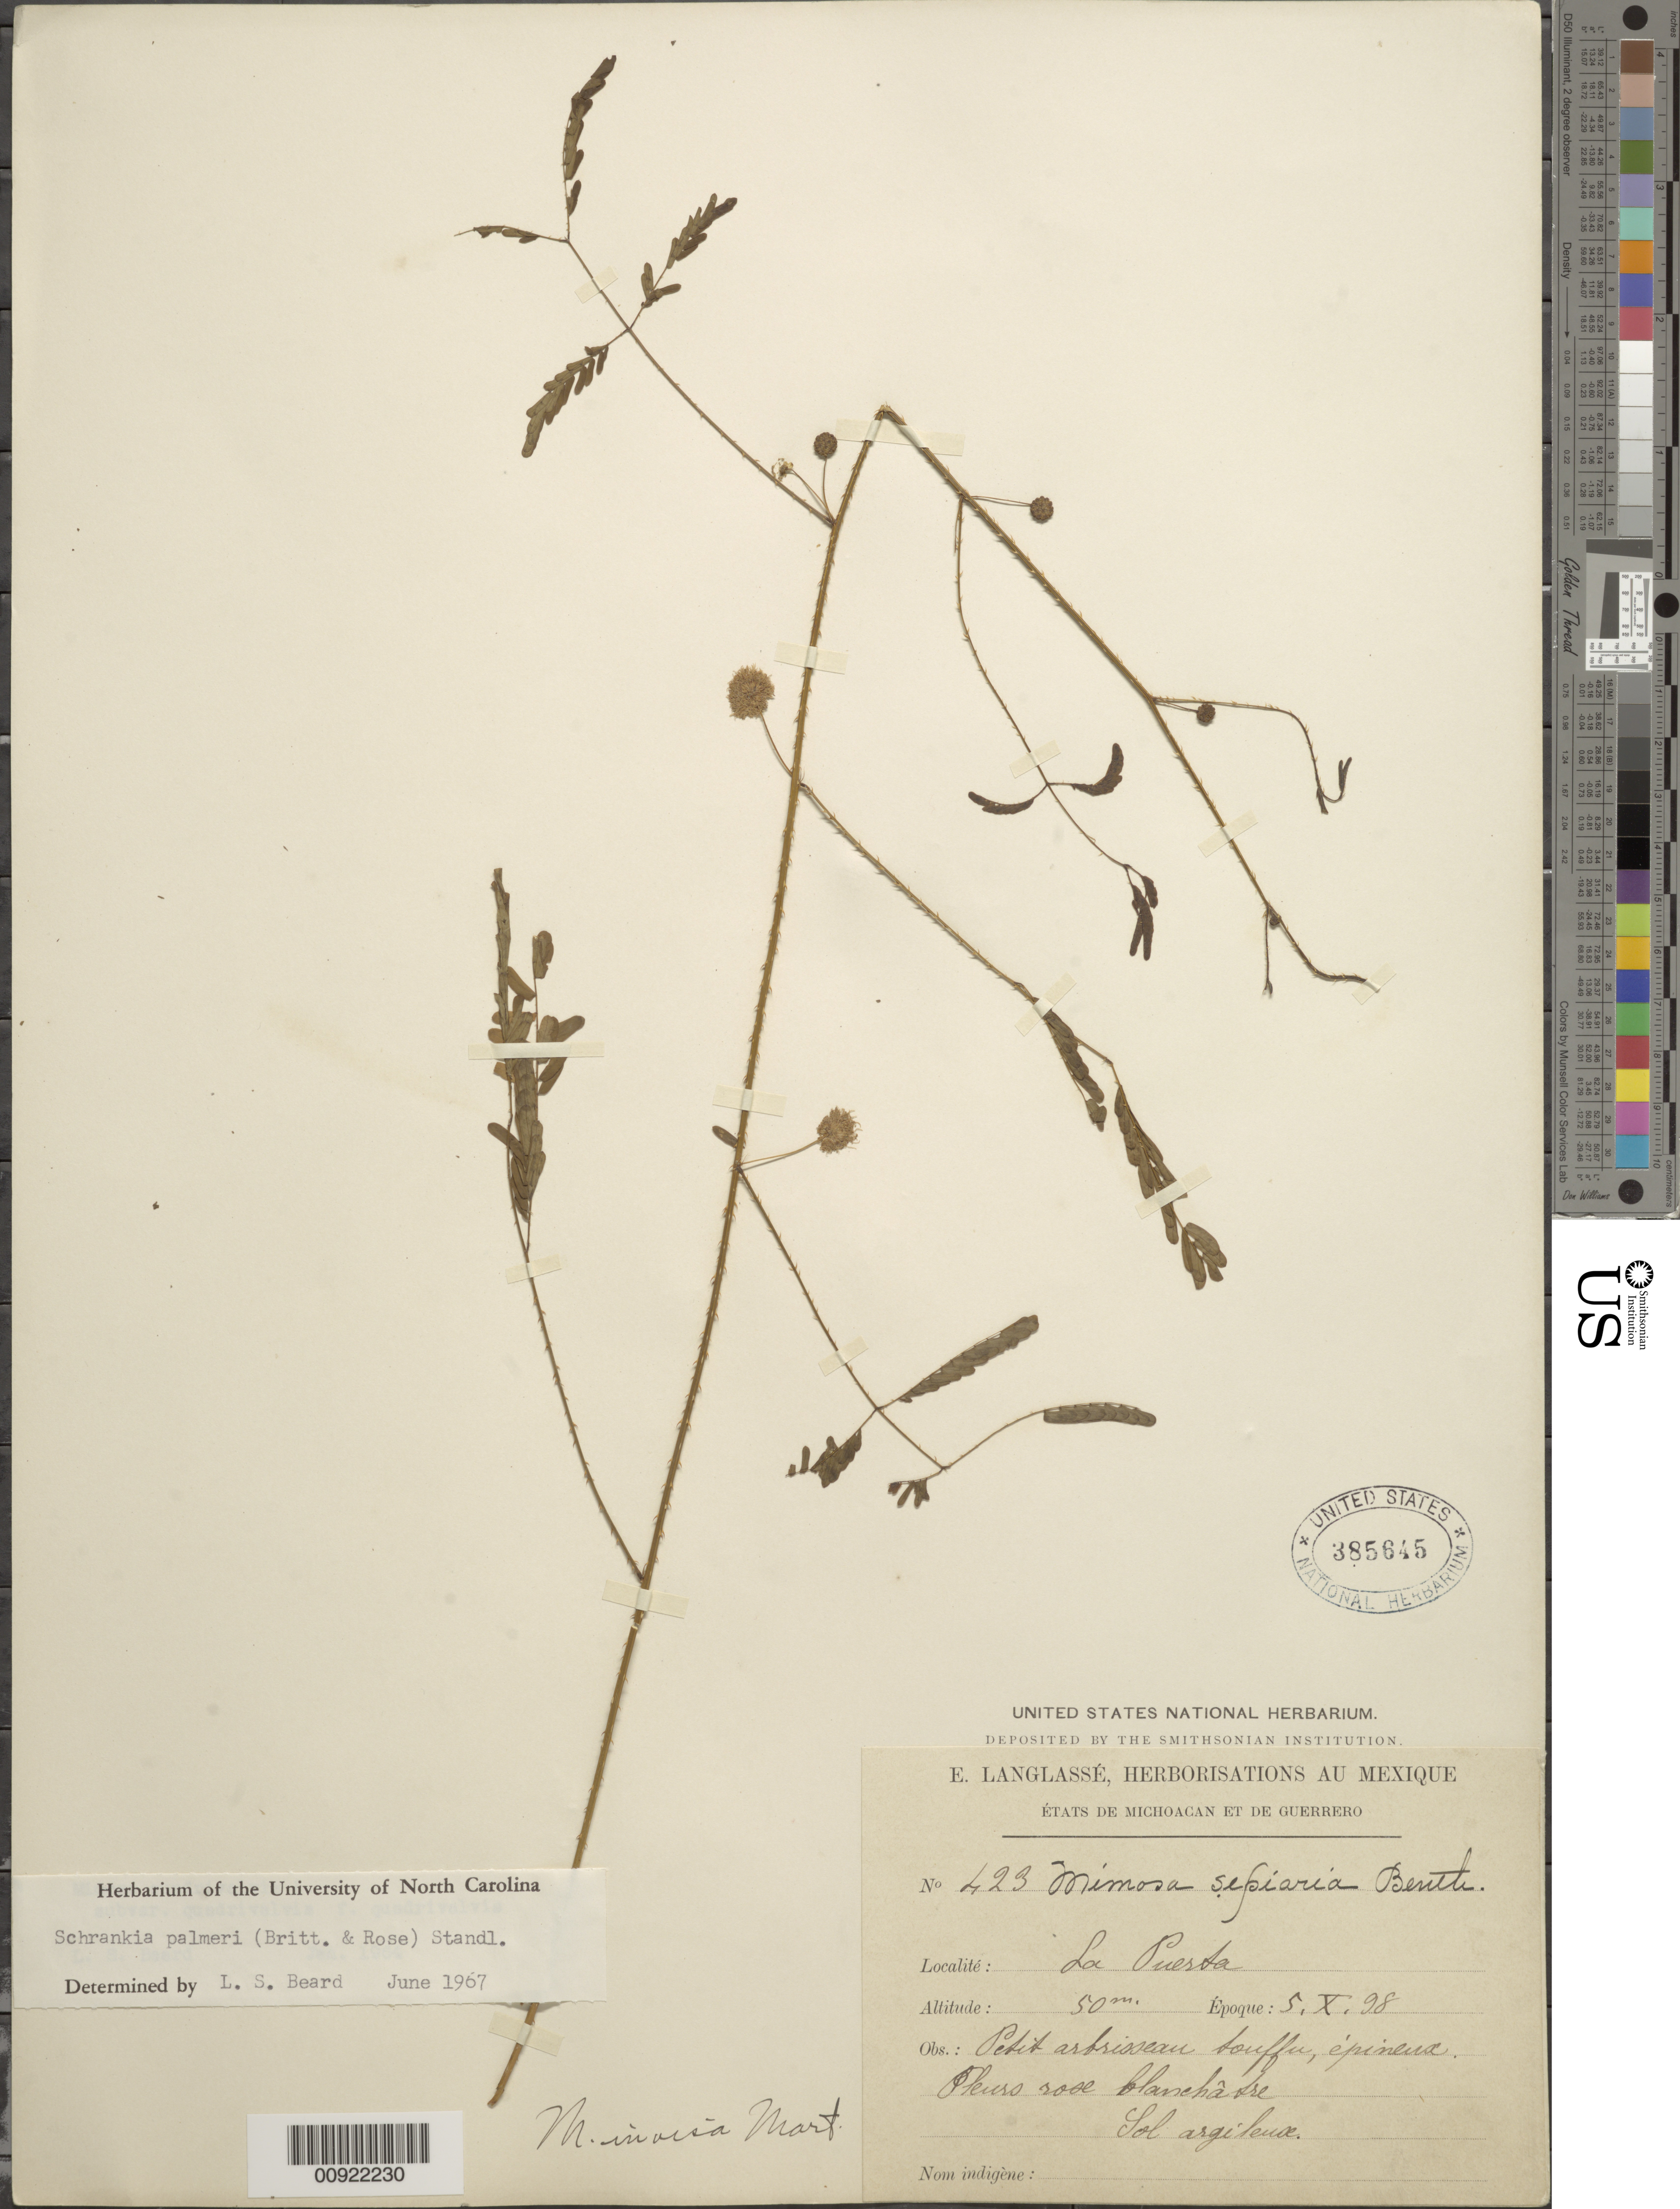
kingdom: Plantae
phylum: Tracheophyta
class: Magnoliopsida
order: Fabales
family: Fabaceae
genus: Mimosa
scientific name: Mimosa palmeri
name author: Rose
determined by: Strong, M. T., (US), Smithsonian Institution - National Museum of Natural History (UNITED STATES)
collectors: E. Langlassé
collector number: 423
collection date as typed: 05 Oct 1898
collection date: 1898-10-05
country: Mexico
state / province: Guerrero / Michoacán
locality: La Puerta. États de Michoacán et de Guerrero.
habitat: Sol argileux.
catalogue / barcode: US 385645